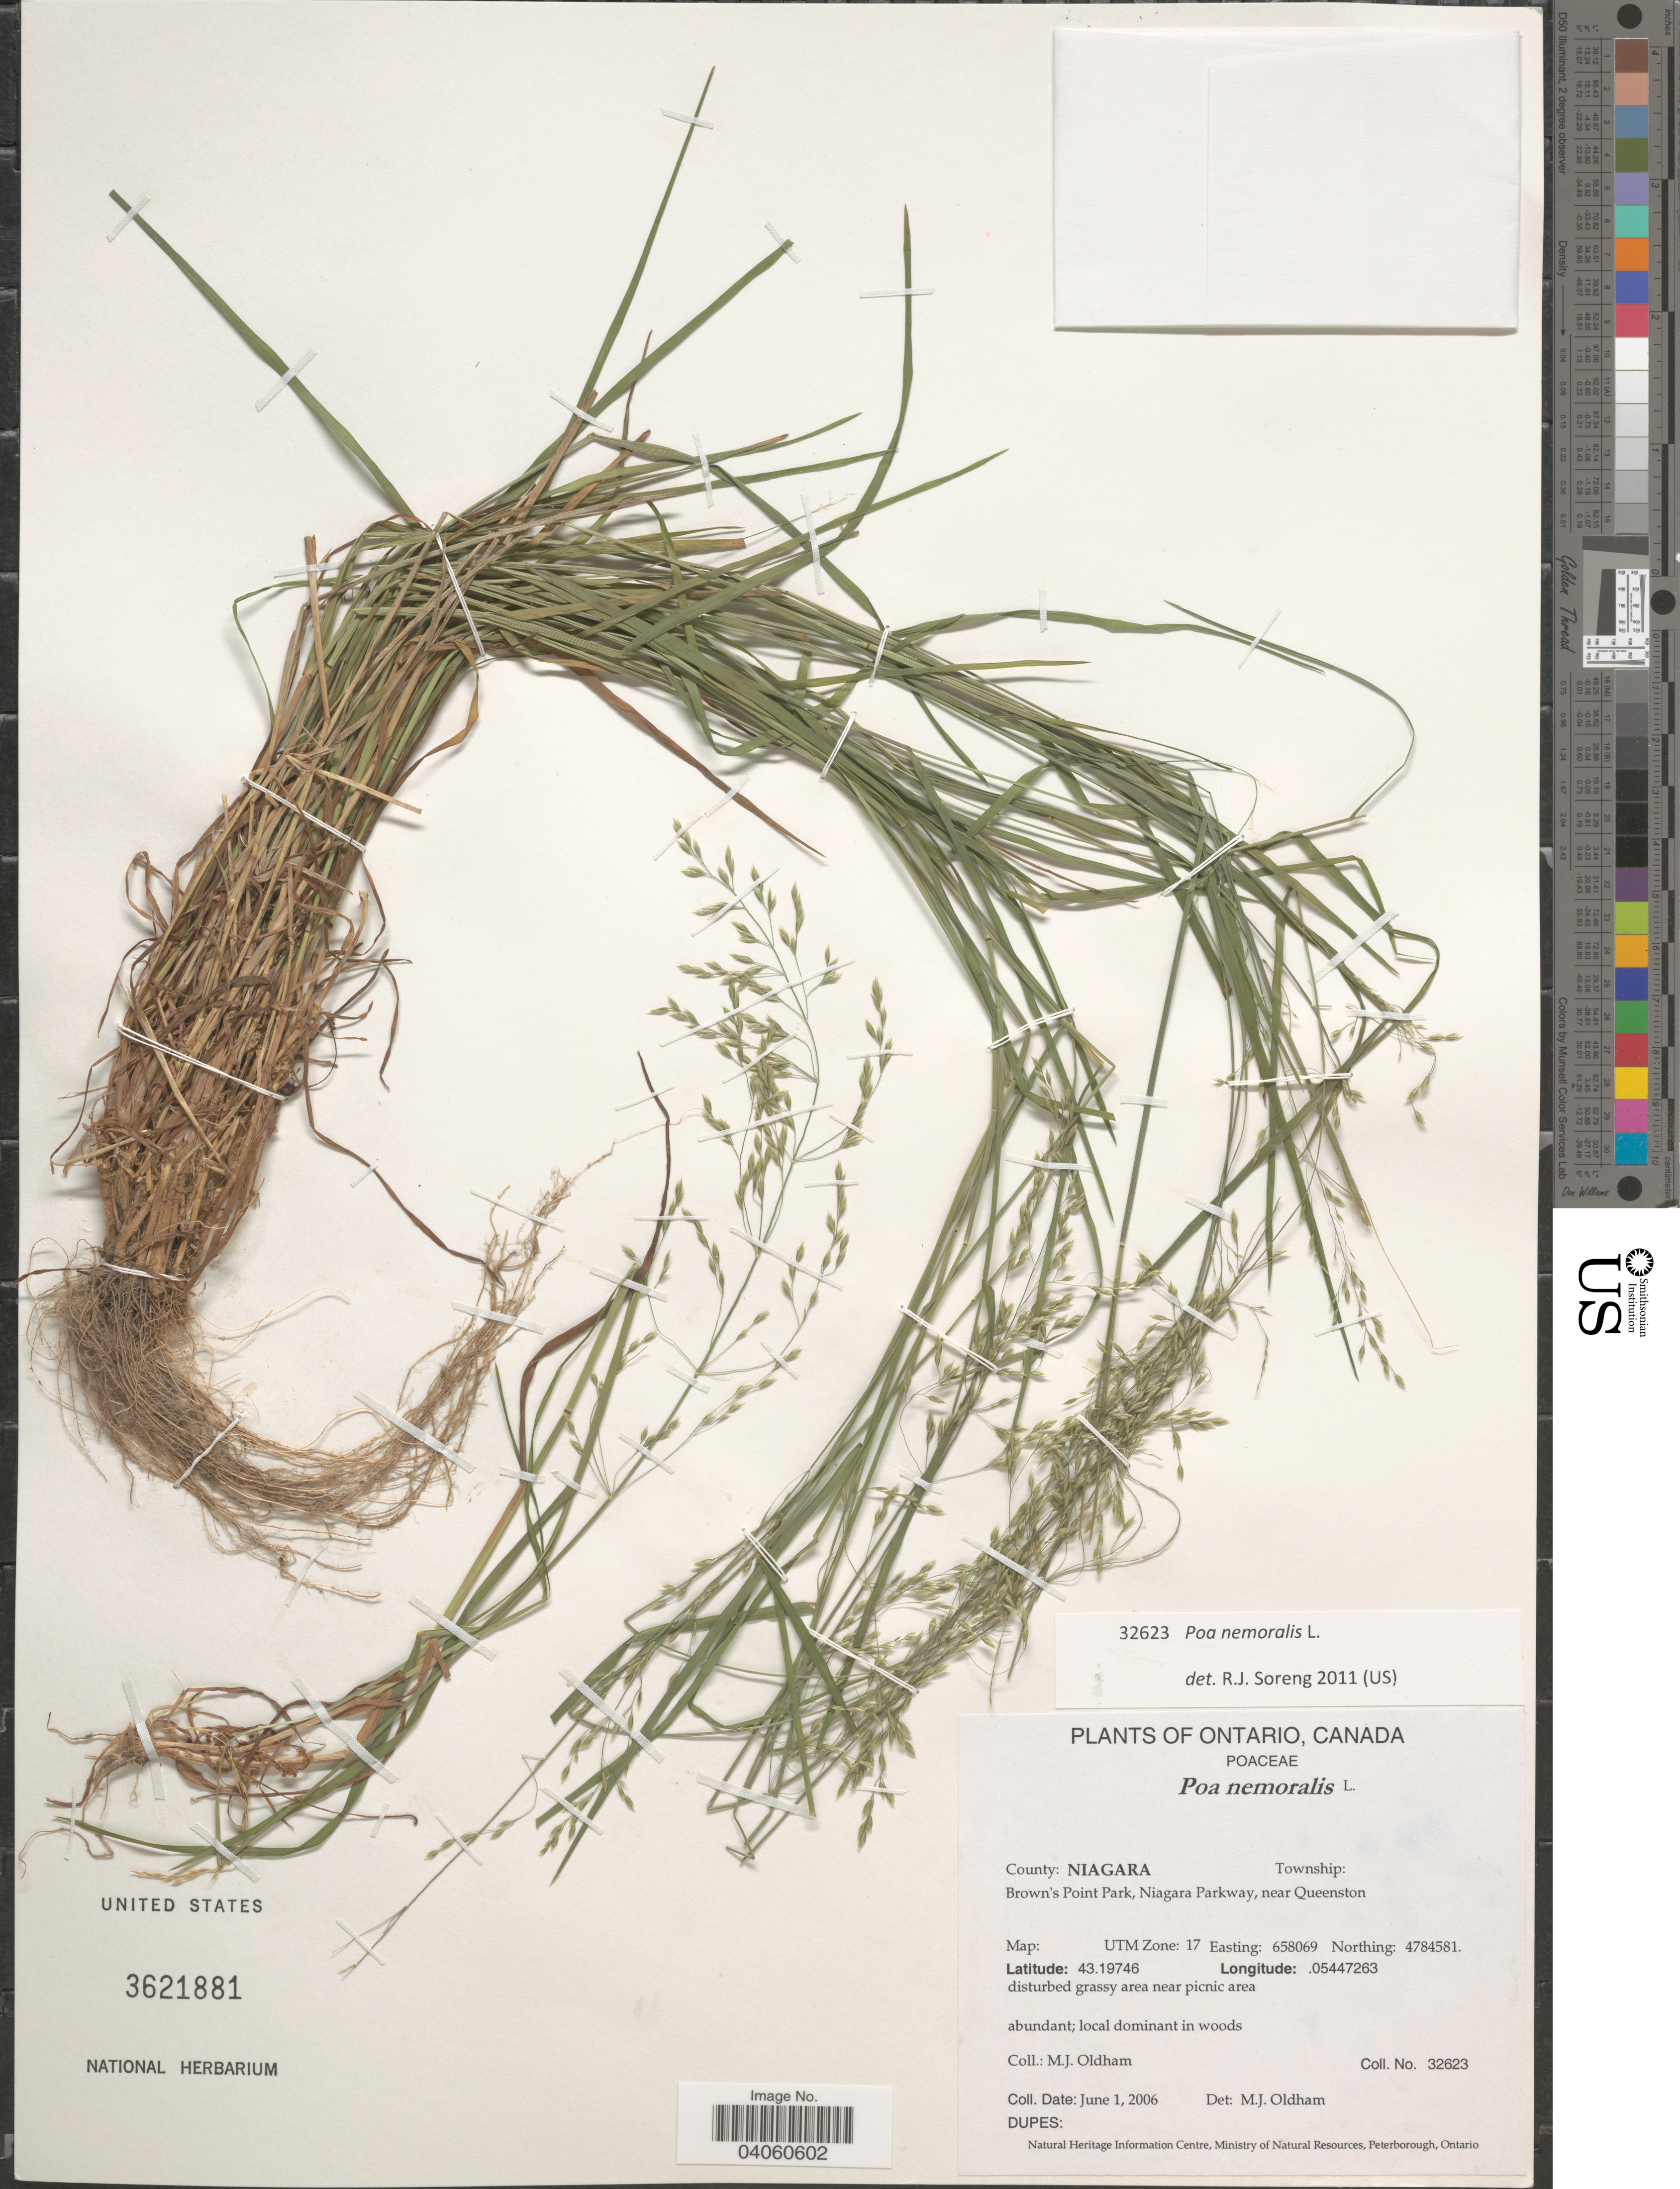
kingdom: Plantae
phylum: Tracheophyta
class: Liliopsida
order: Poales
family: Poaceae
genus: Poa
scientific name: Poa nemoralis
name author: L.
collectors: M. Oldham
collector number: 32623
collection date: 2006-06-01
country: Canada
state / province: Ontario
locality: County: Niagara. Brown's Point Park, Niagara Parkway, near Queenston.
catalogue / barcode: US 3621881